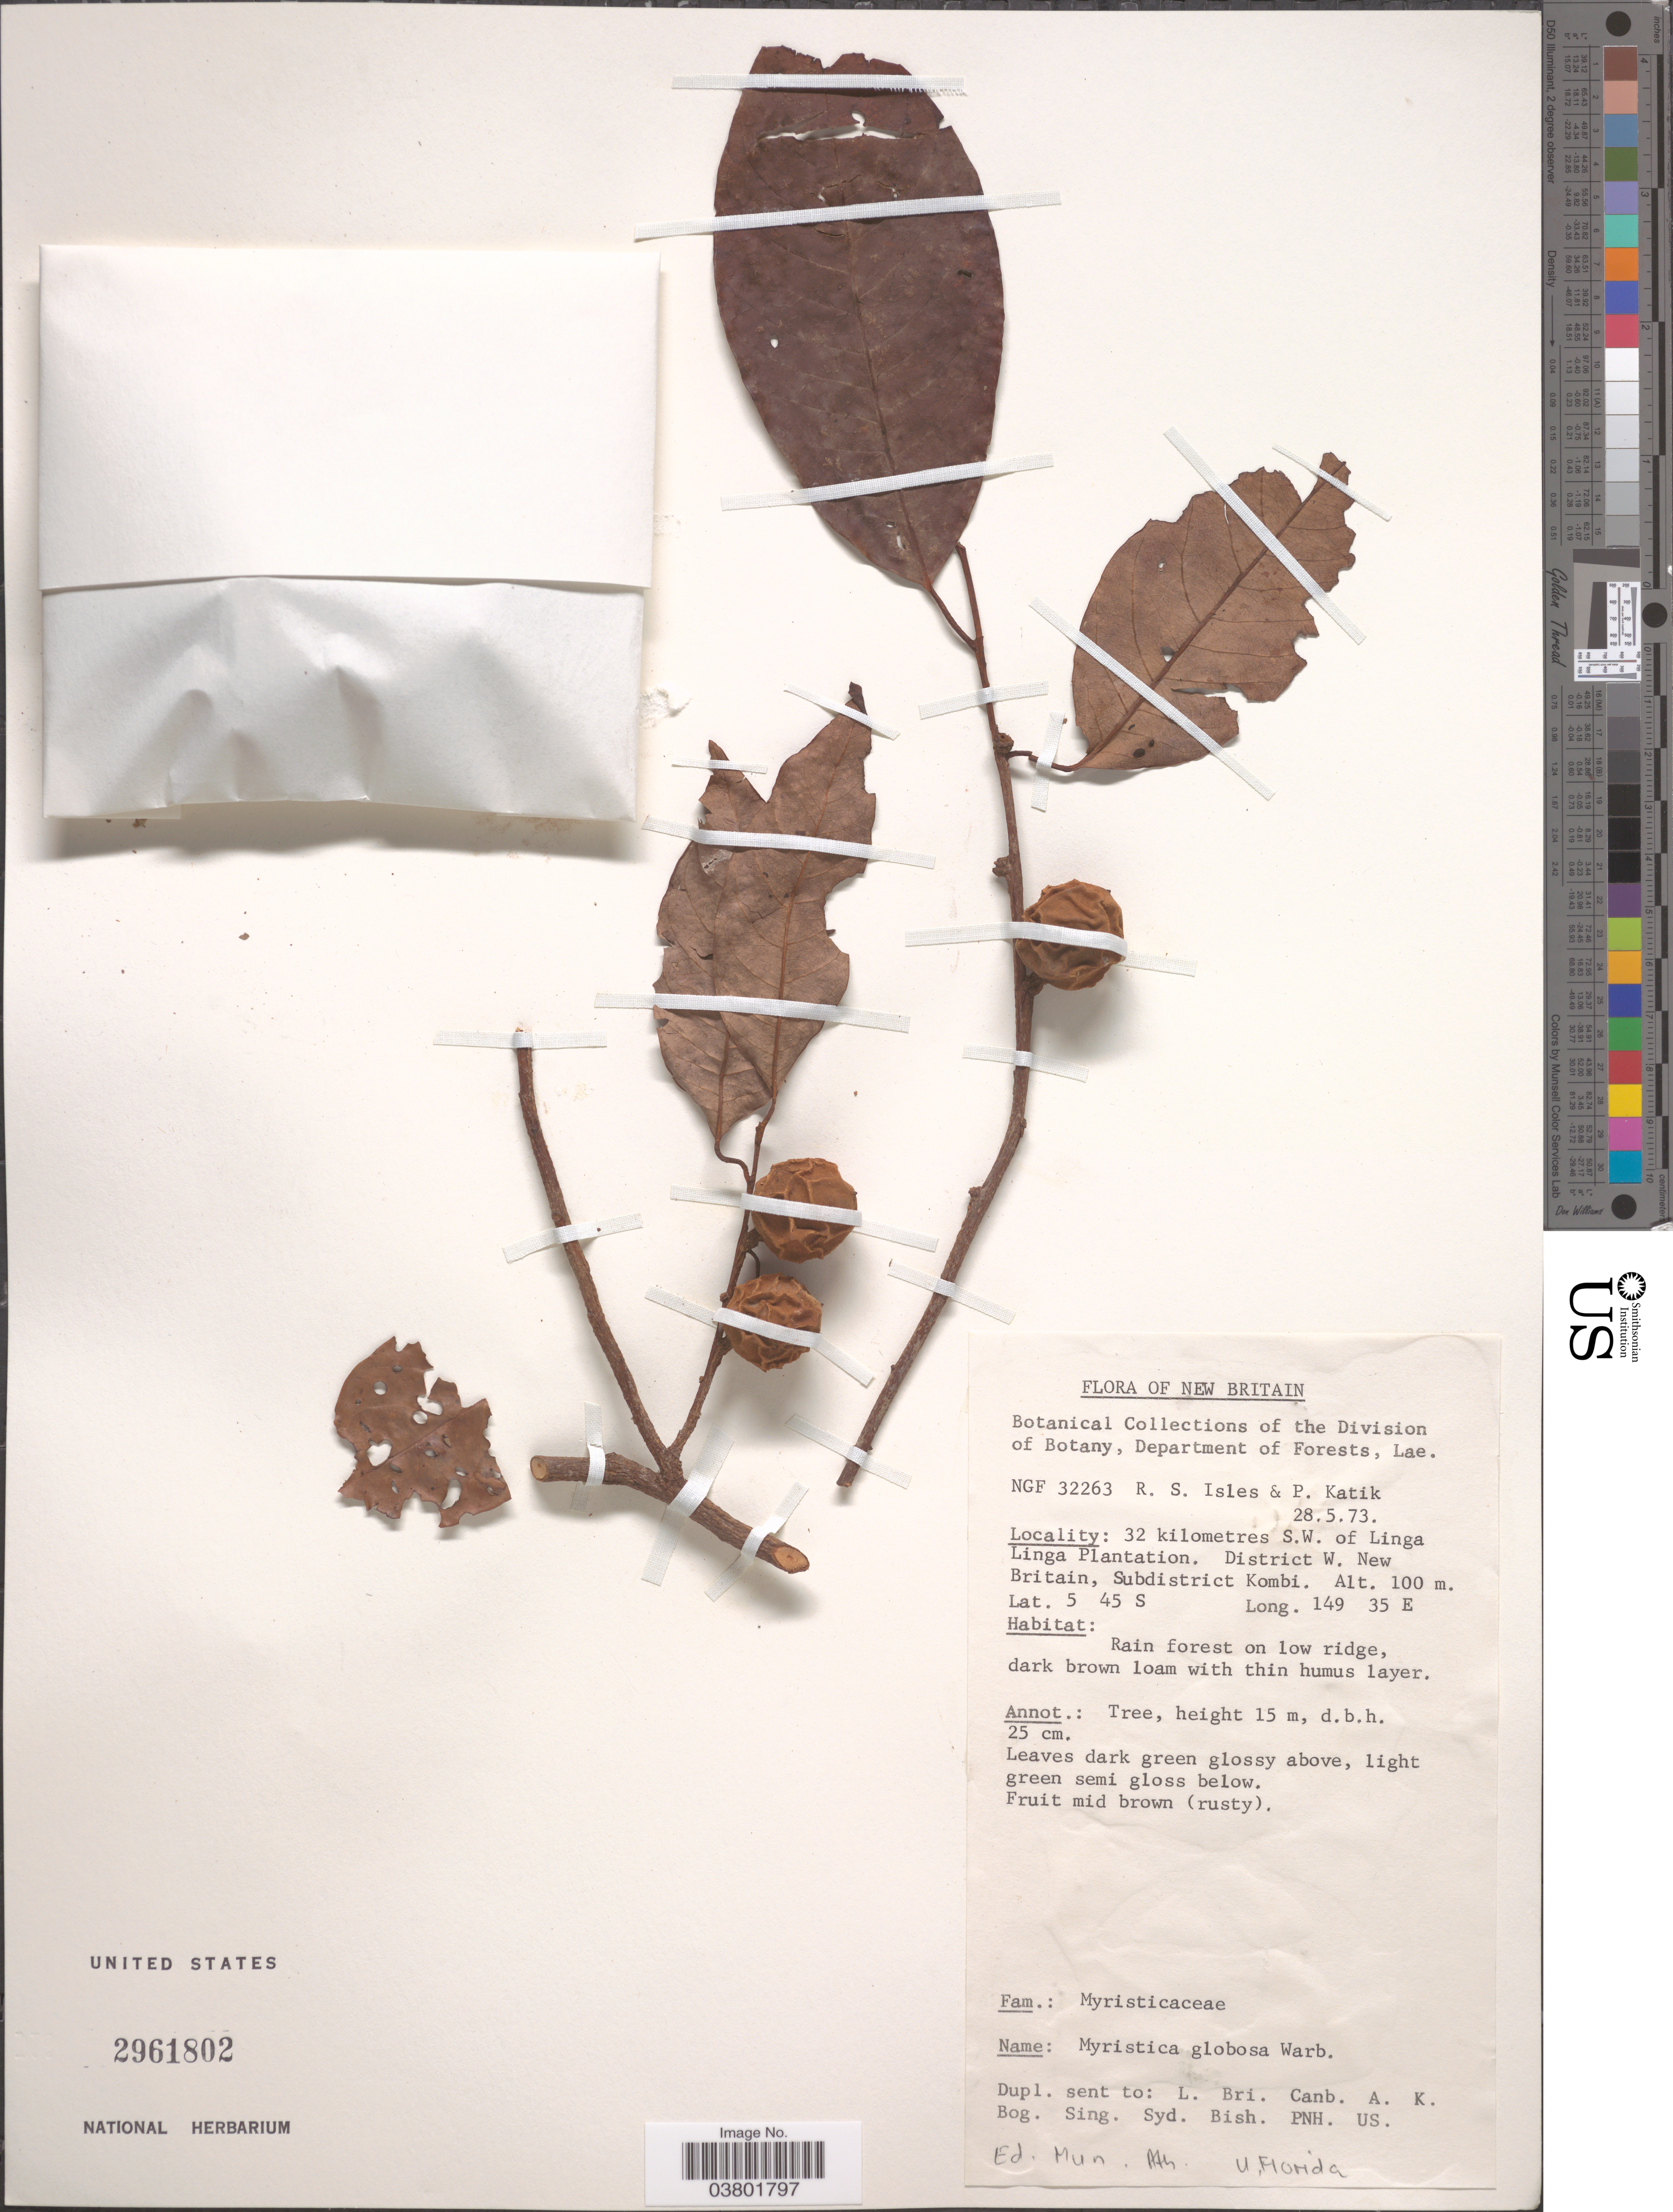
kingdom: Plantae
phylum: Tracheophyta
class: Magnoliopsida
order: Magnoliales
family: Myristicaceae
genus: Myristica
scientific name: Myristica globosa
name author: Warb.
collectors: R. Isles & P. Katik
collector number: NGF32263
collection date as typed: Transcribed d/m/y: 28/5/73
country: Papua New Guinea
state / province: West New Britain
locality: New Britain. 32 kilometres S.W. of Linga Linga Plantation. District W. New Britain, Subdistrict Kombi.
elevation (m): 100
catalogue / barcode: US 2961802